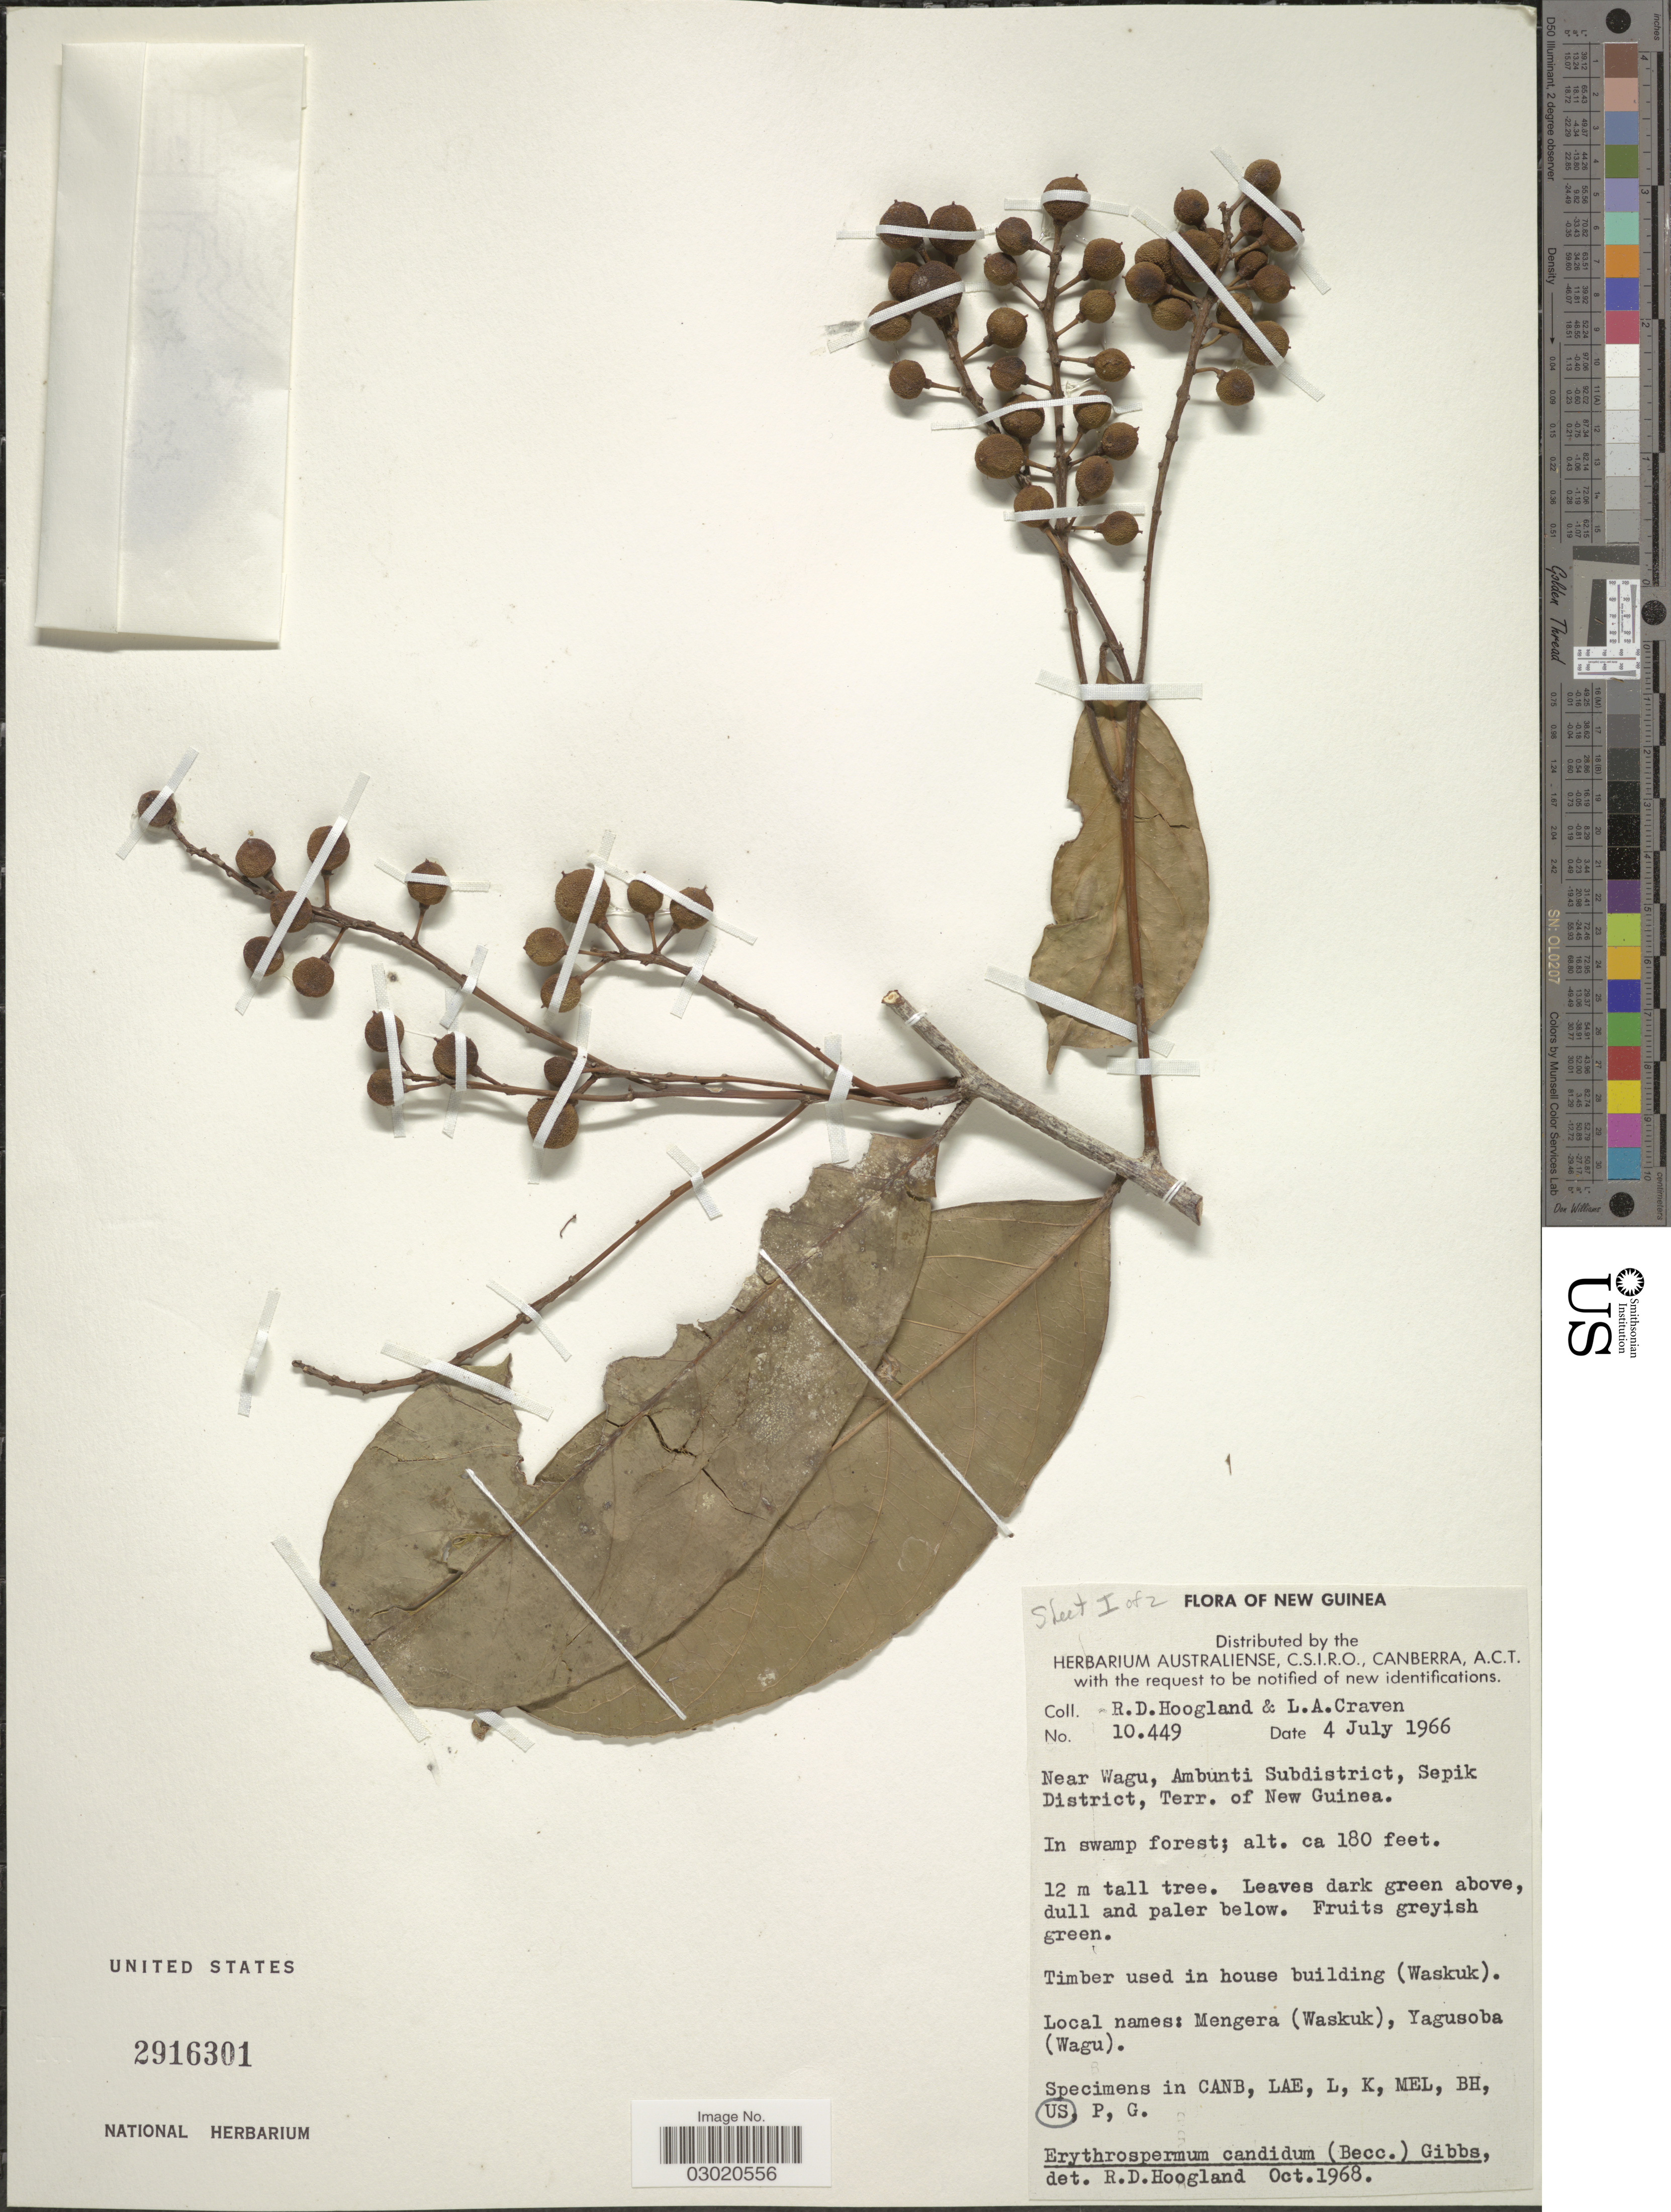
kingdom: Plantae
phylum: Tracheophyta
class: Magnoliopsida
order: Malpighiales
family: Achariaceae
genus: Erythrospermum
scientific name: Erythrospermum candidum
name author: (Becc.) Becc.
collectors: R. D. Hoogland & L. A. Craven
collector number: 10449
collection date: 1966-07-04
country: Papua New Guinea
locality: New Guinea, Near Wagu, Ambunti Subdistrict, Sepik District, Terr. of New Guinea.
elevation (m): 55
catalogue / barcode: US 2916301